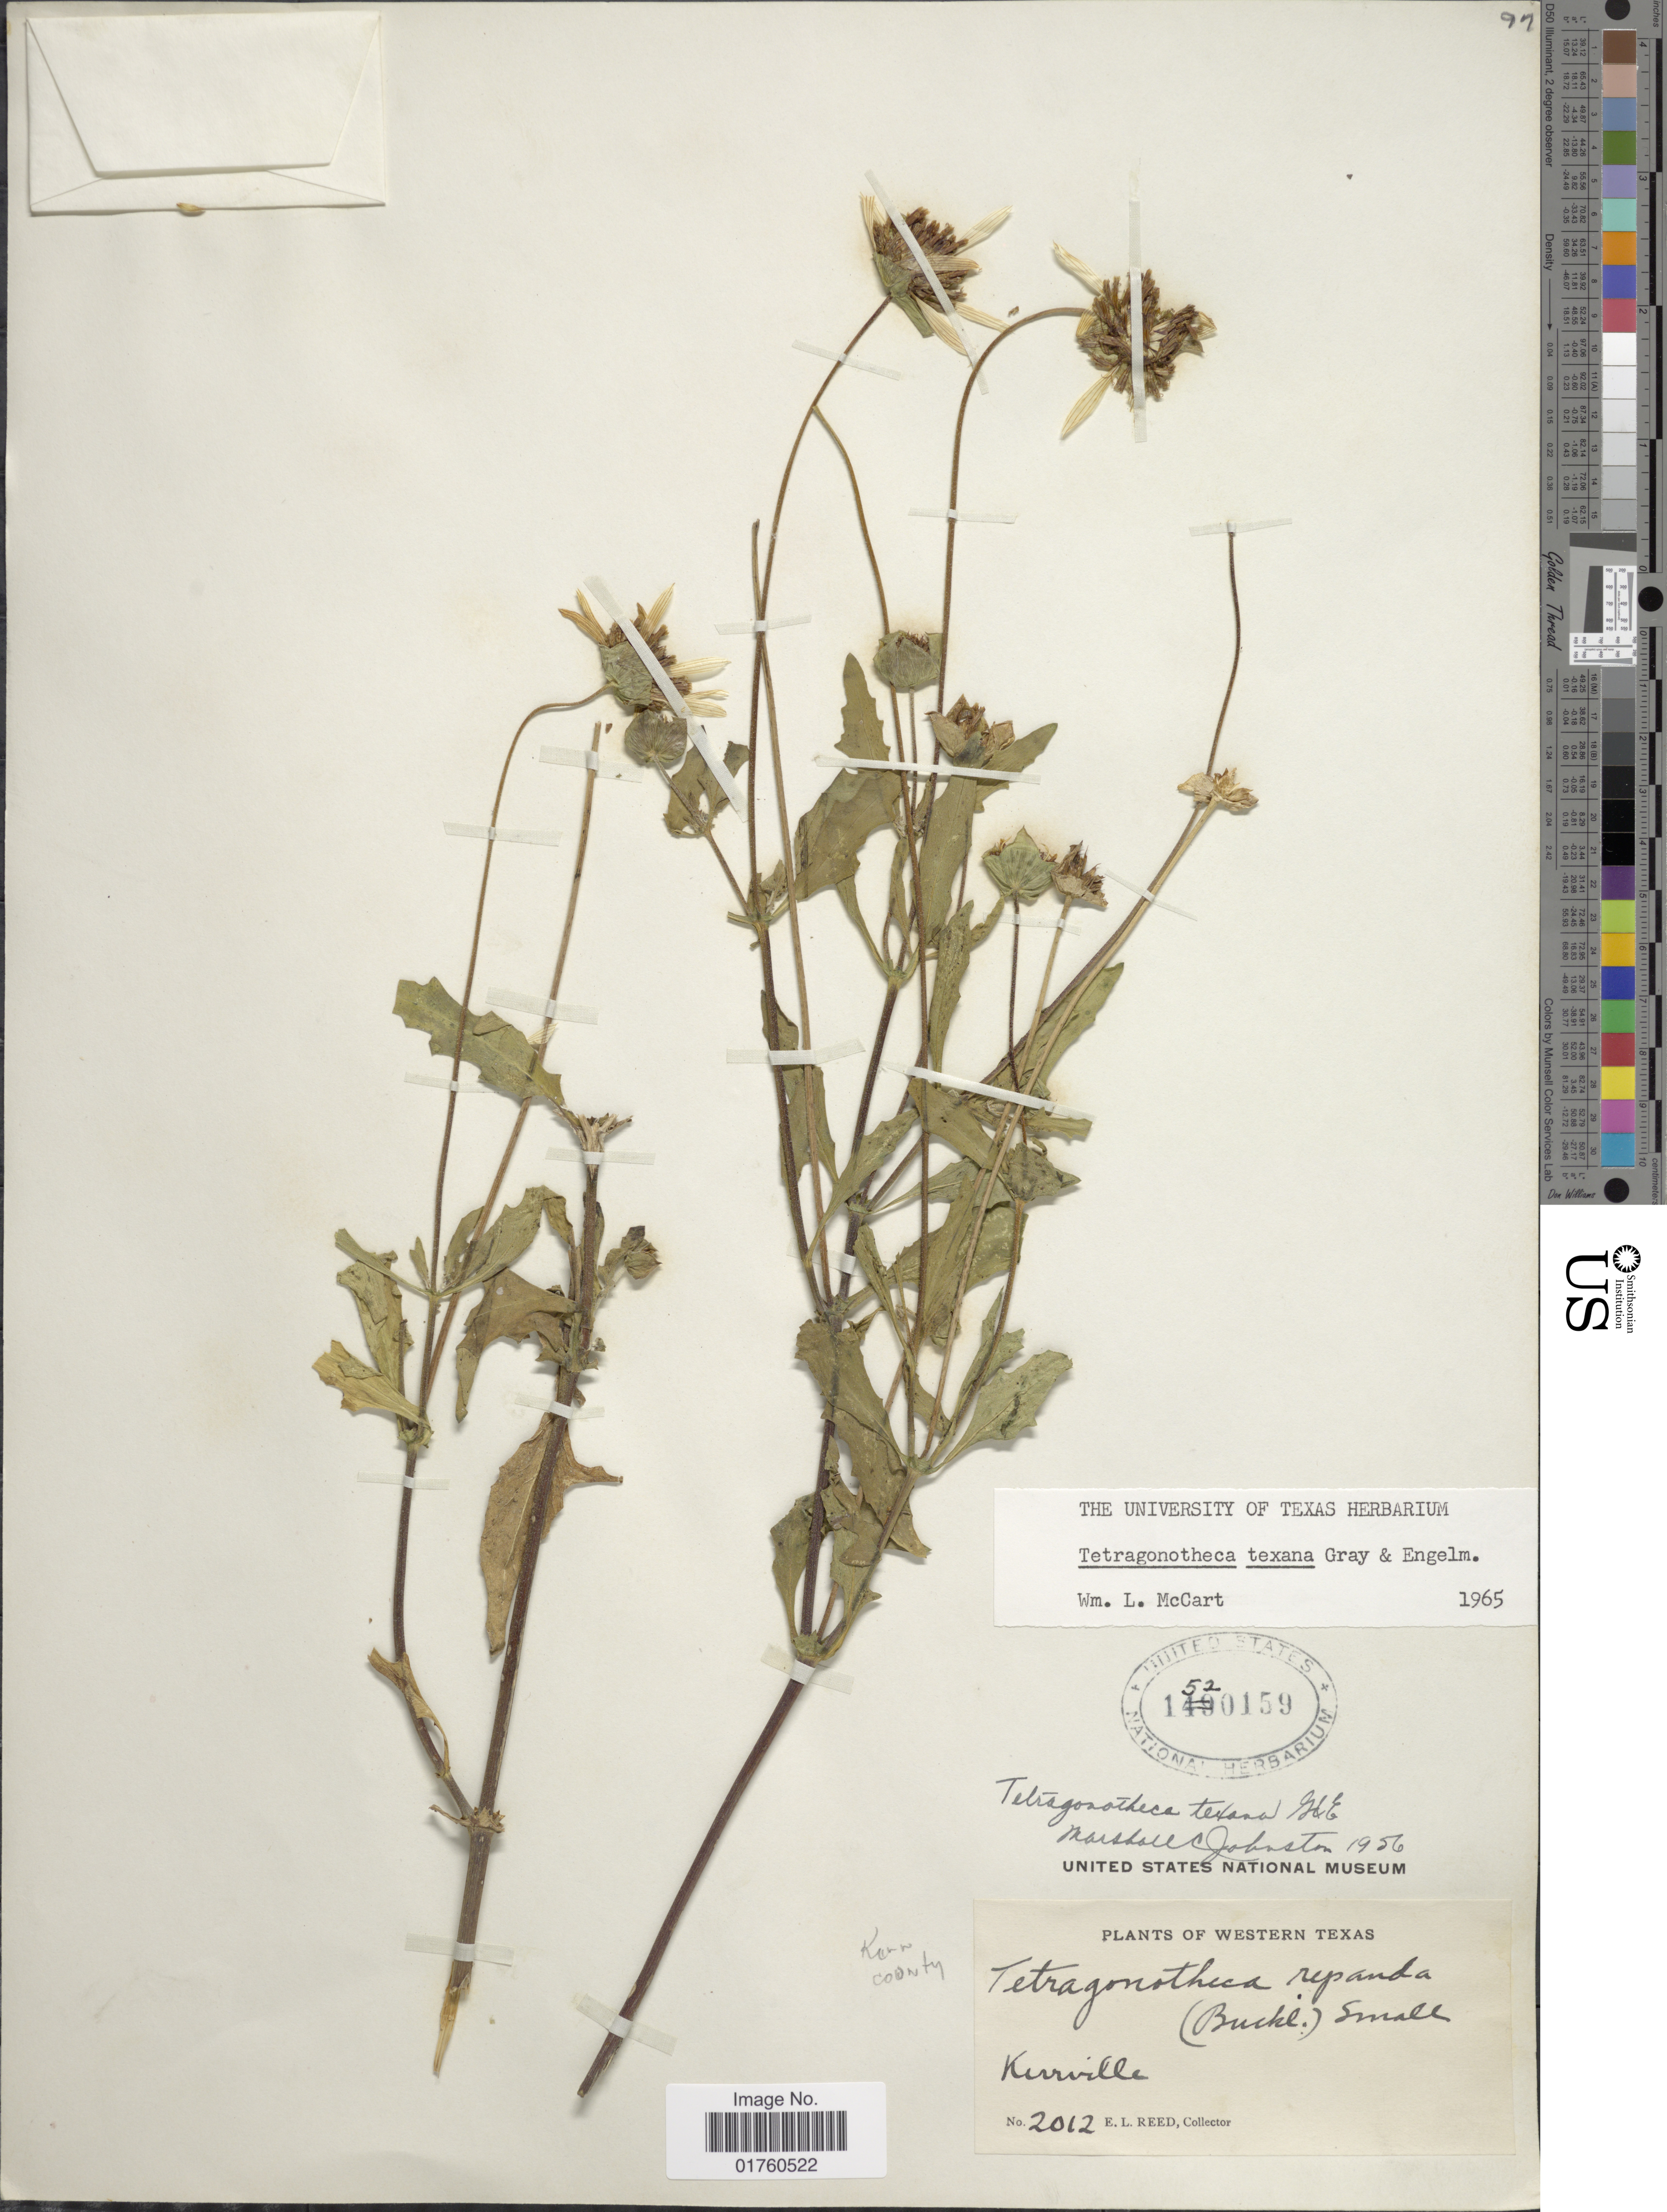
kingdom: Plantae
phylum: Tracheophyta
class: Magnoliopsida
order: Asterales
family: Asteraceae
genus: Tetragonotheca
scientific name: Tetragonotheca texana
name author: A. Gray & Engelm.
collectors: E. Reed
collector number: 2012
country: United States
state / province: Texas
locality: Western Texas, Kerrville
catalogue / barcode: US 1520159